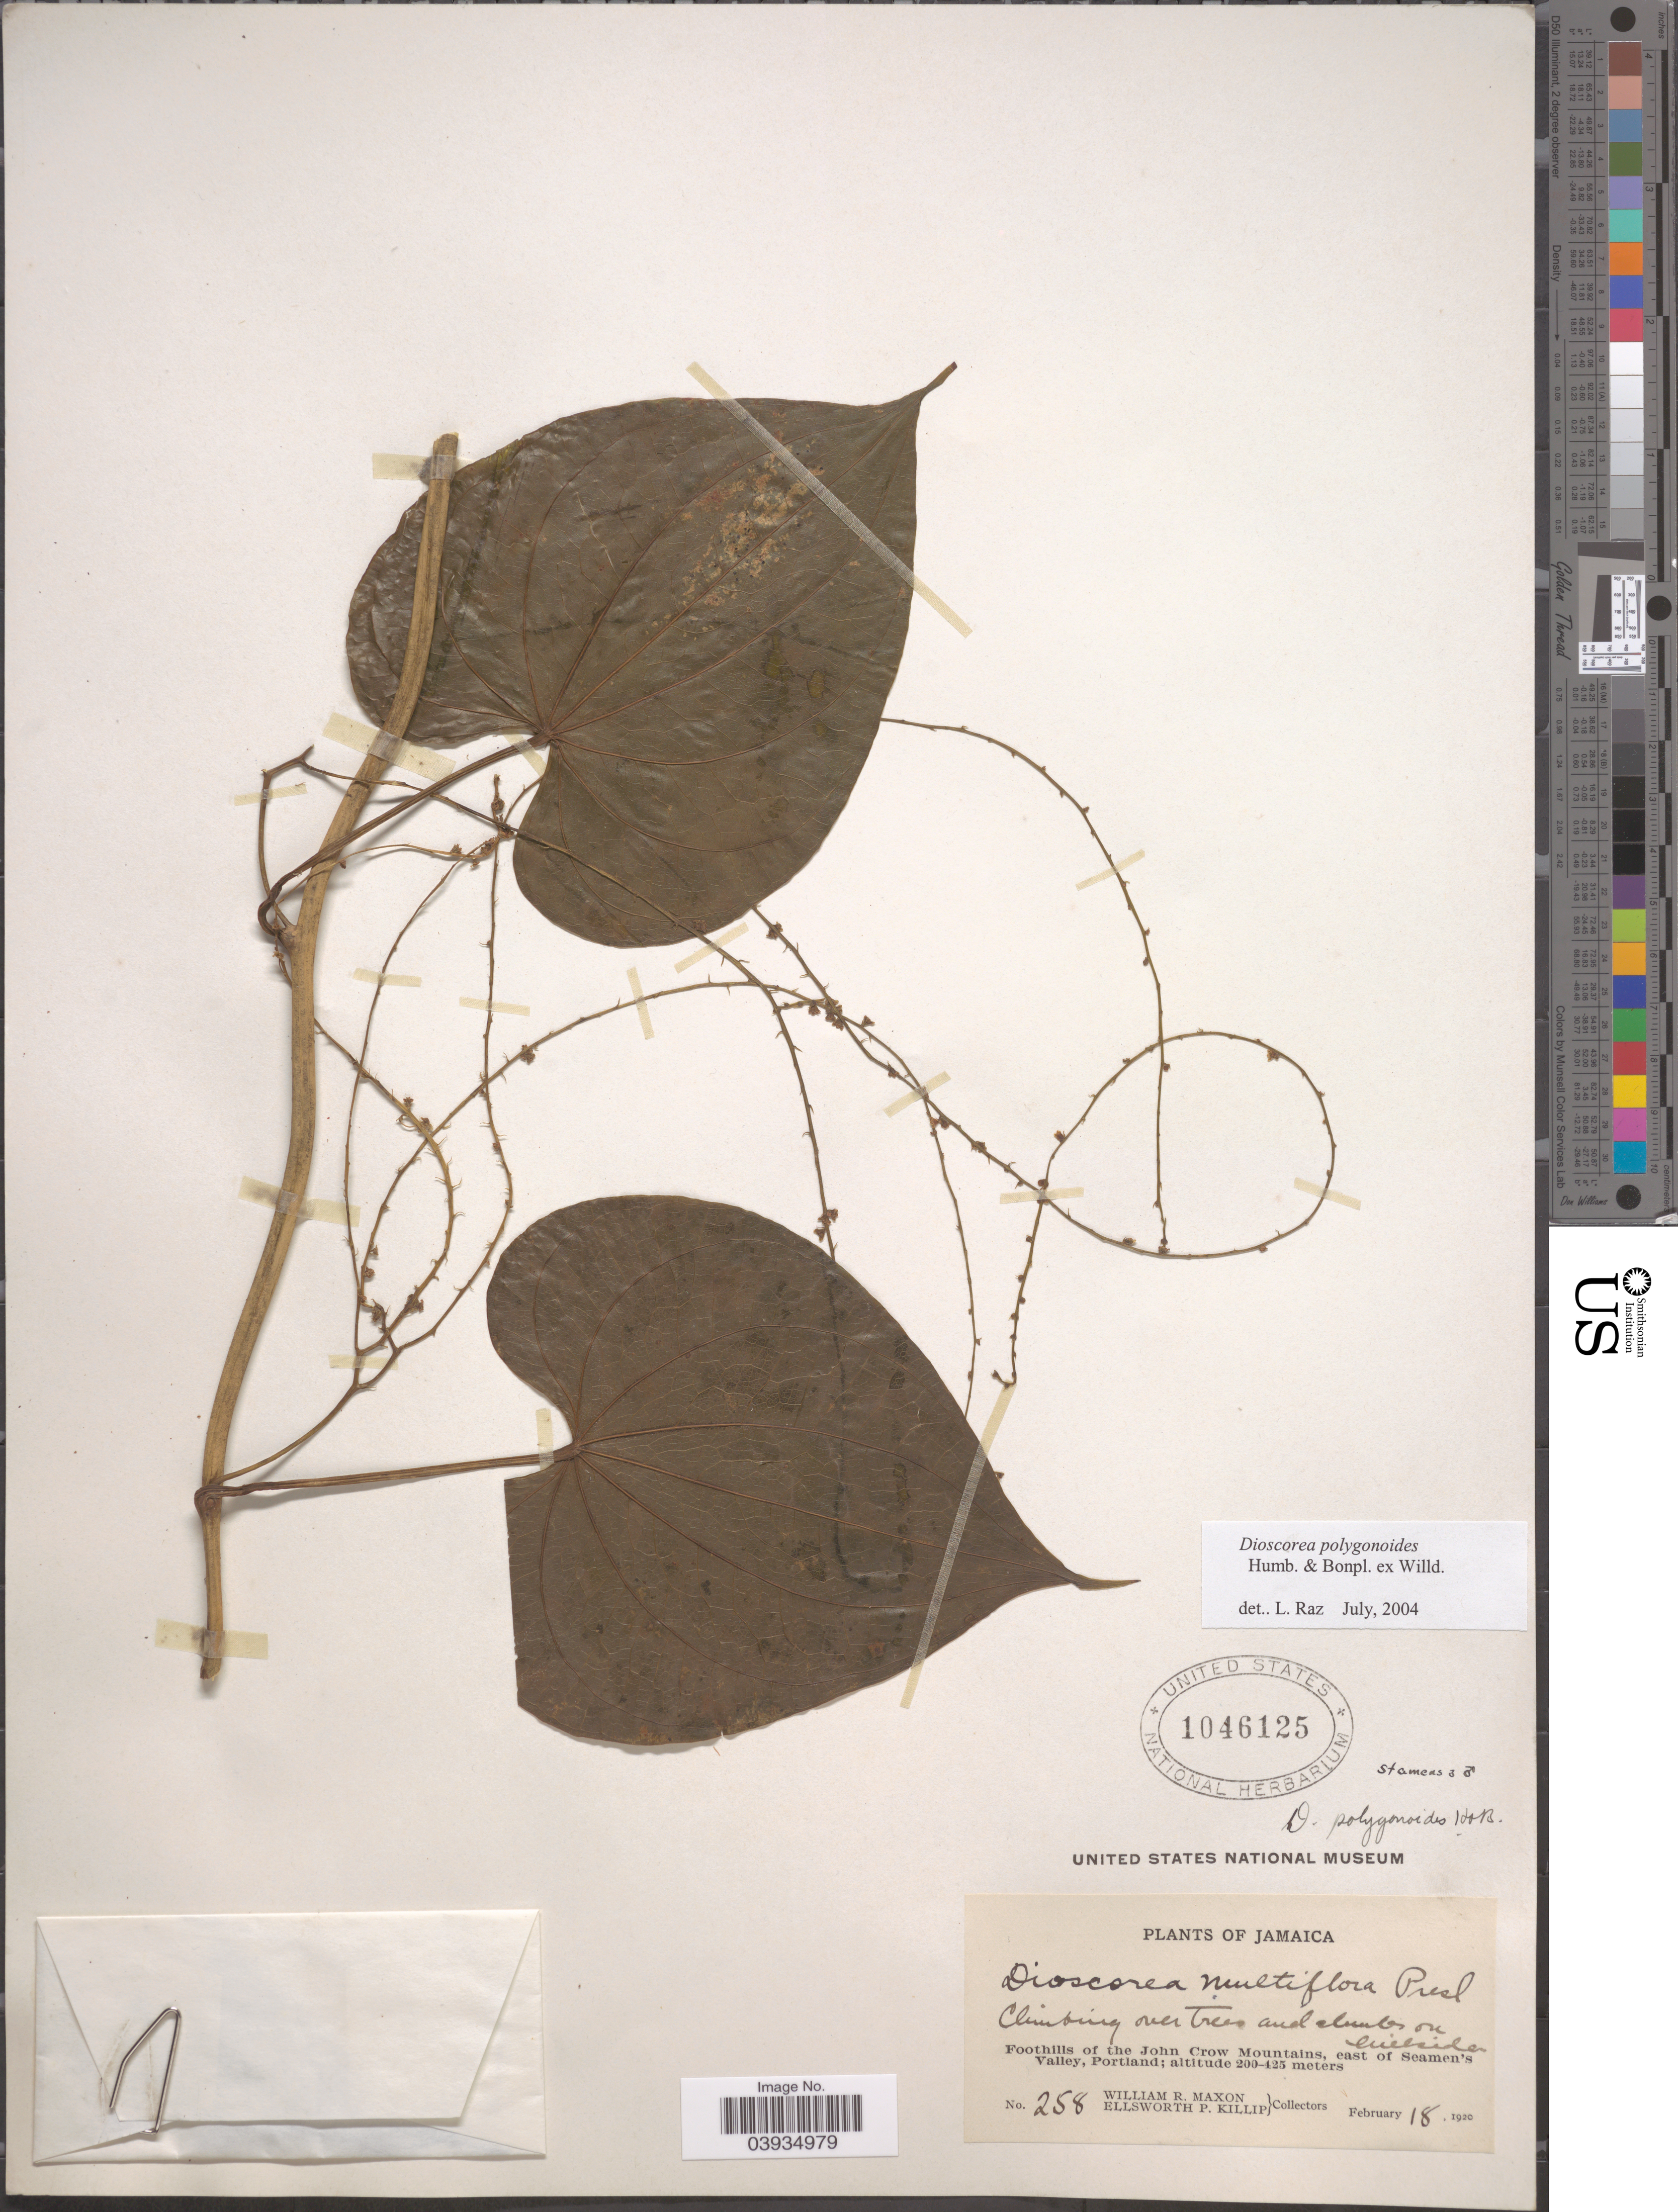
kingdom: Plantae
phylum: Tracheophyta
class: Liliopsida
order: Dioscoreales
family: Dioscoreaceae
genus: Dioscorea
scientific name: Dioscorea polygonoides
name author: Humb. & Bonpl. ex Willd.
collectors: W. R. Maxon & E. P. Killip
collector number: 258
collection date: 1920-02-18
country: Jamaica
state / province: Portland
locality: Foothills of the John Crow Mountains, east of Seamen's Valley.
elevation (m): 200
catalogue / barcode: US 1046125